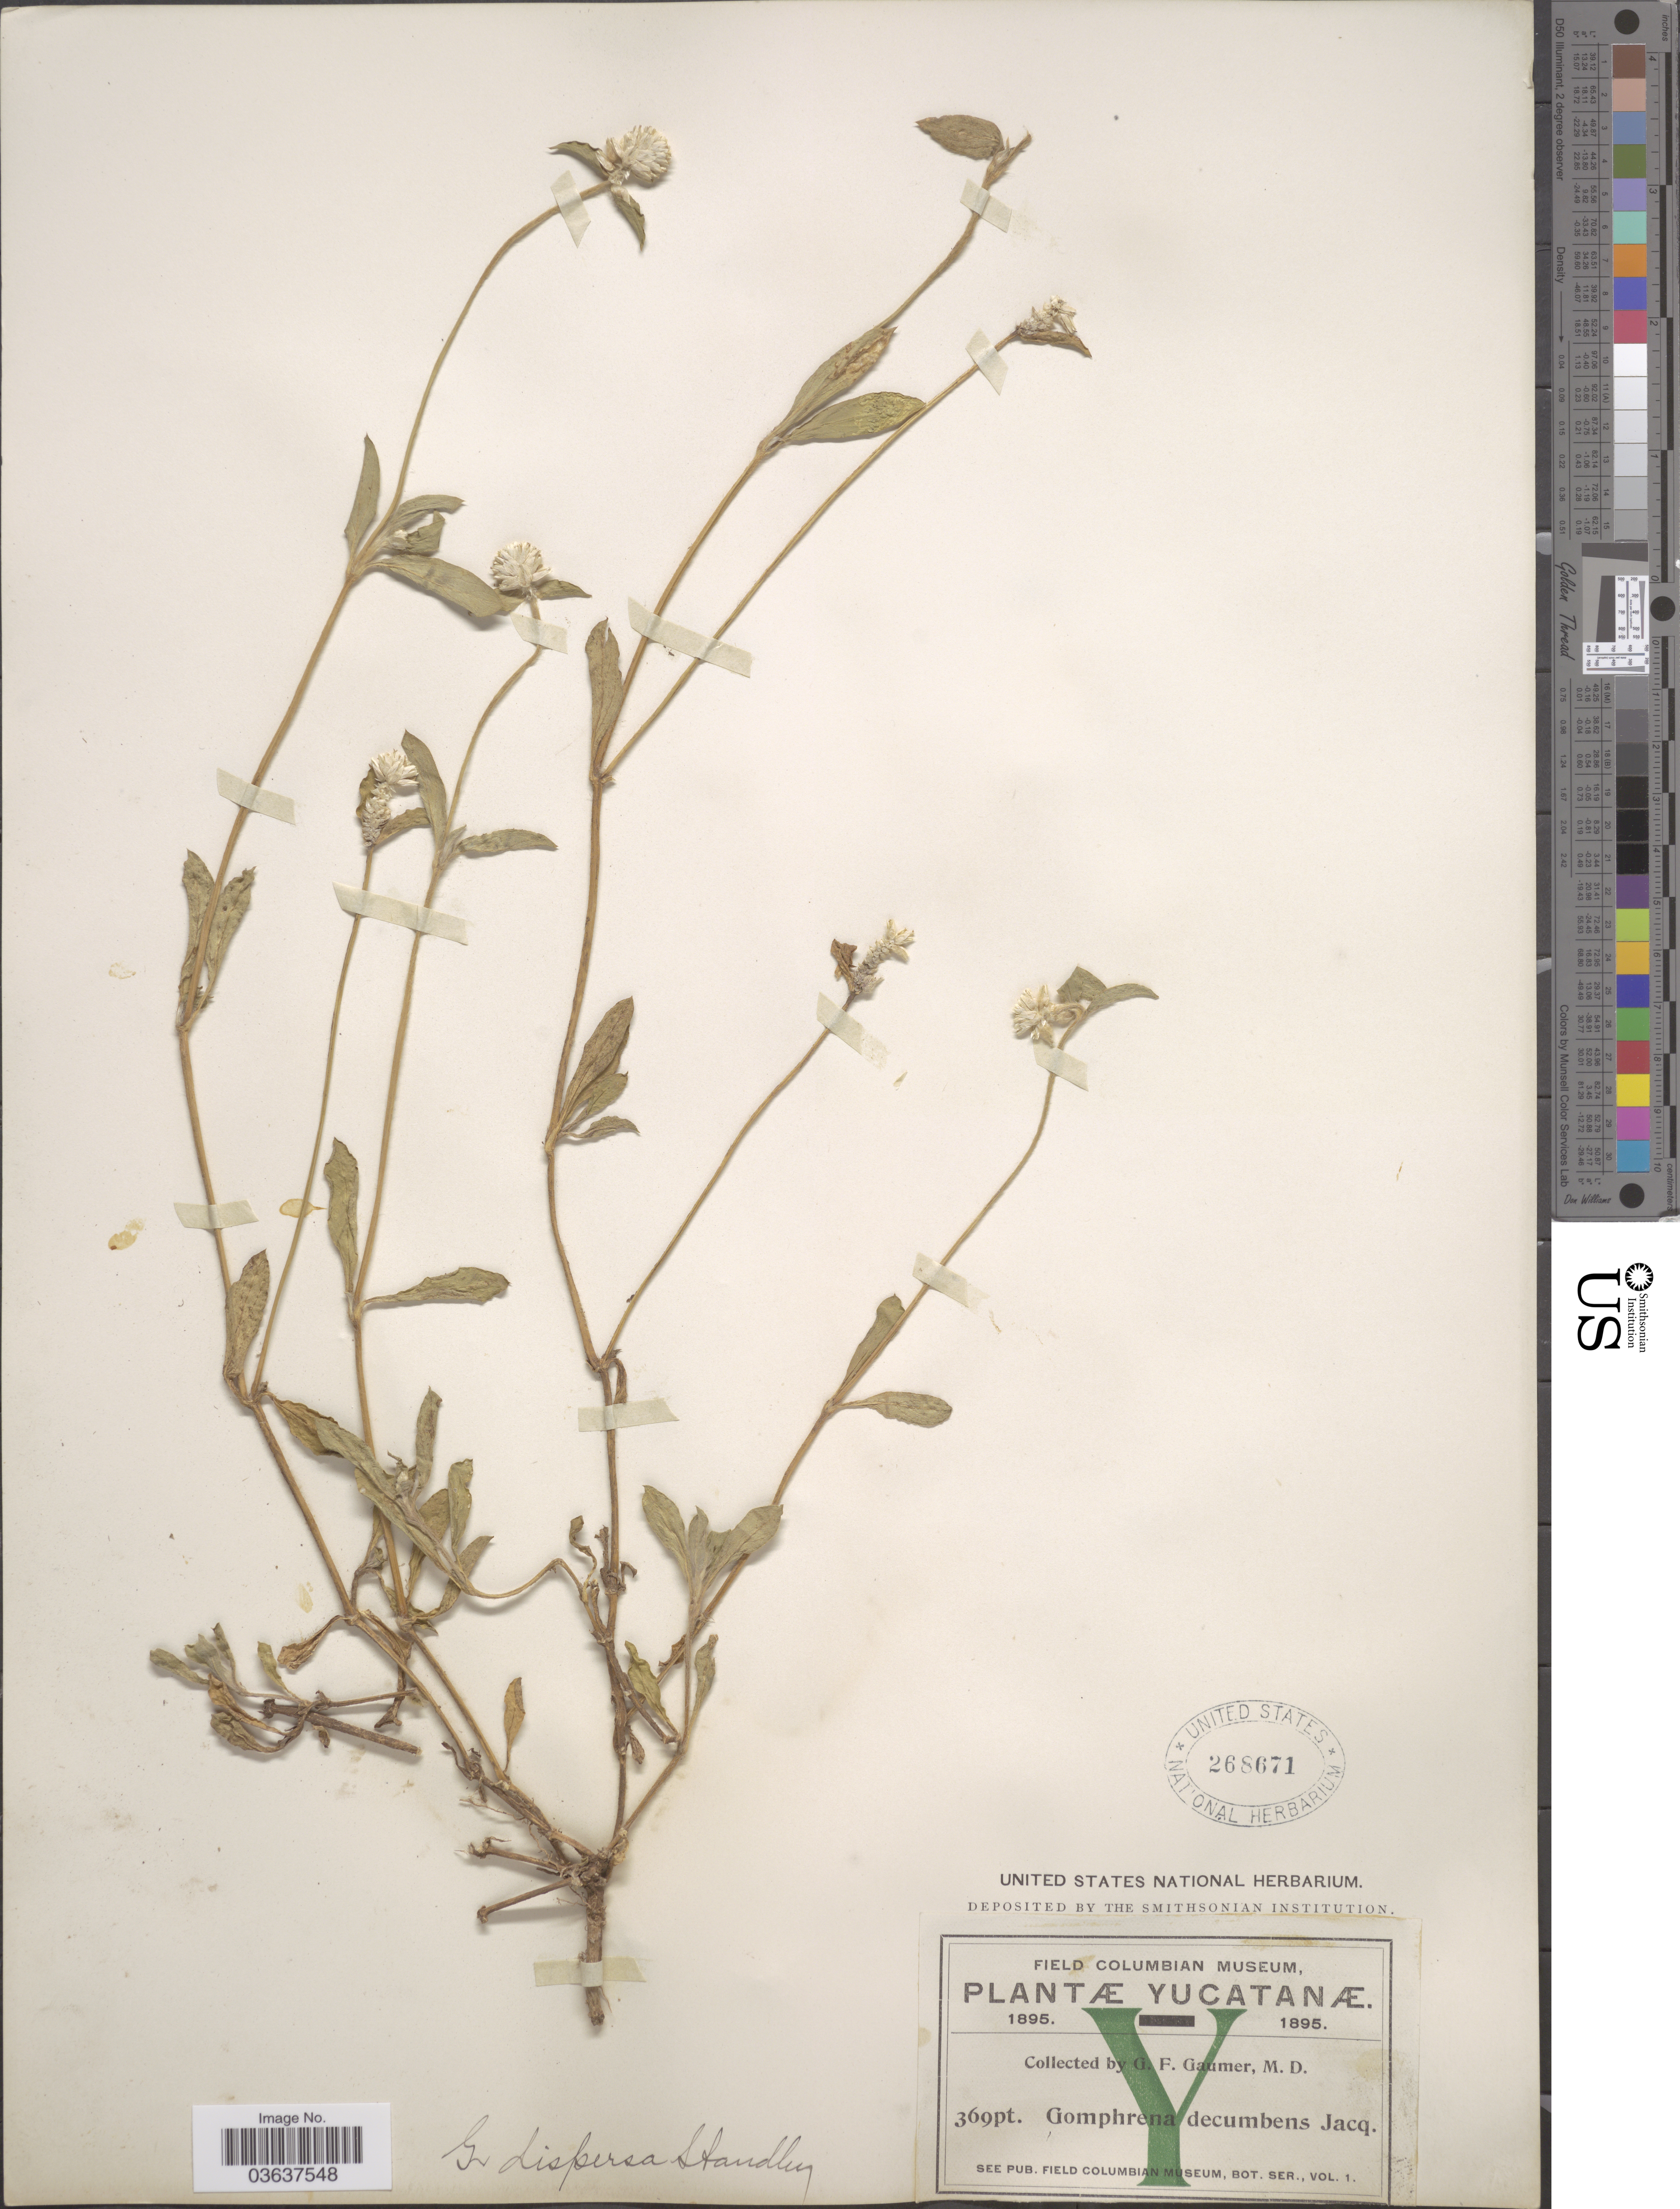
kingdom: Plantae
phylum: Tracheophyta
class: Magnoliopsida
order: Caryophyllales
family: Amaranthaceae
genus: Gomphrena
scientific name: Gomphrena dispersa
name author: Standl.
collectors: G. F. Gaumer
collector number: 369pt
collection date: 1895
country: Mexico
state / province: Yucatán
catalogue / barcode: US 268671